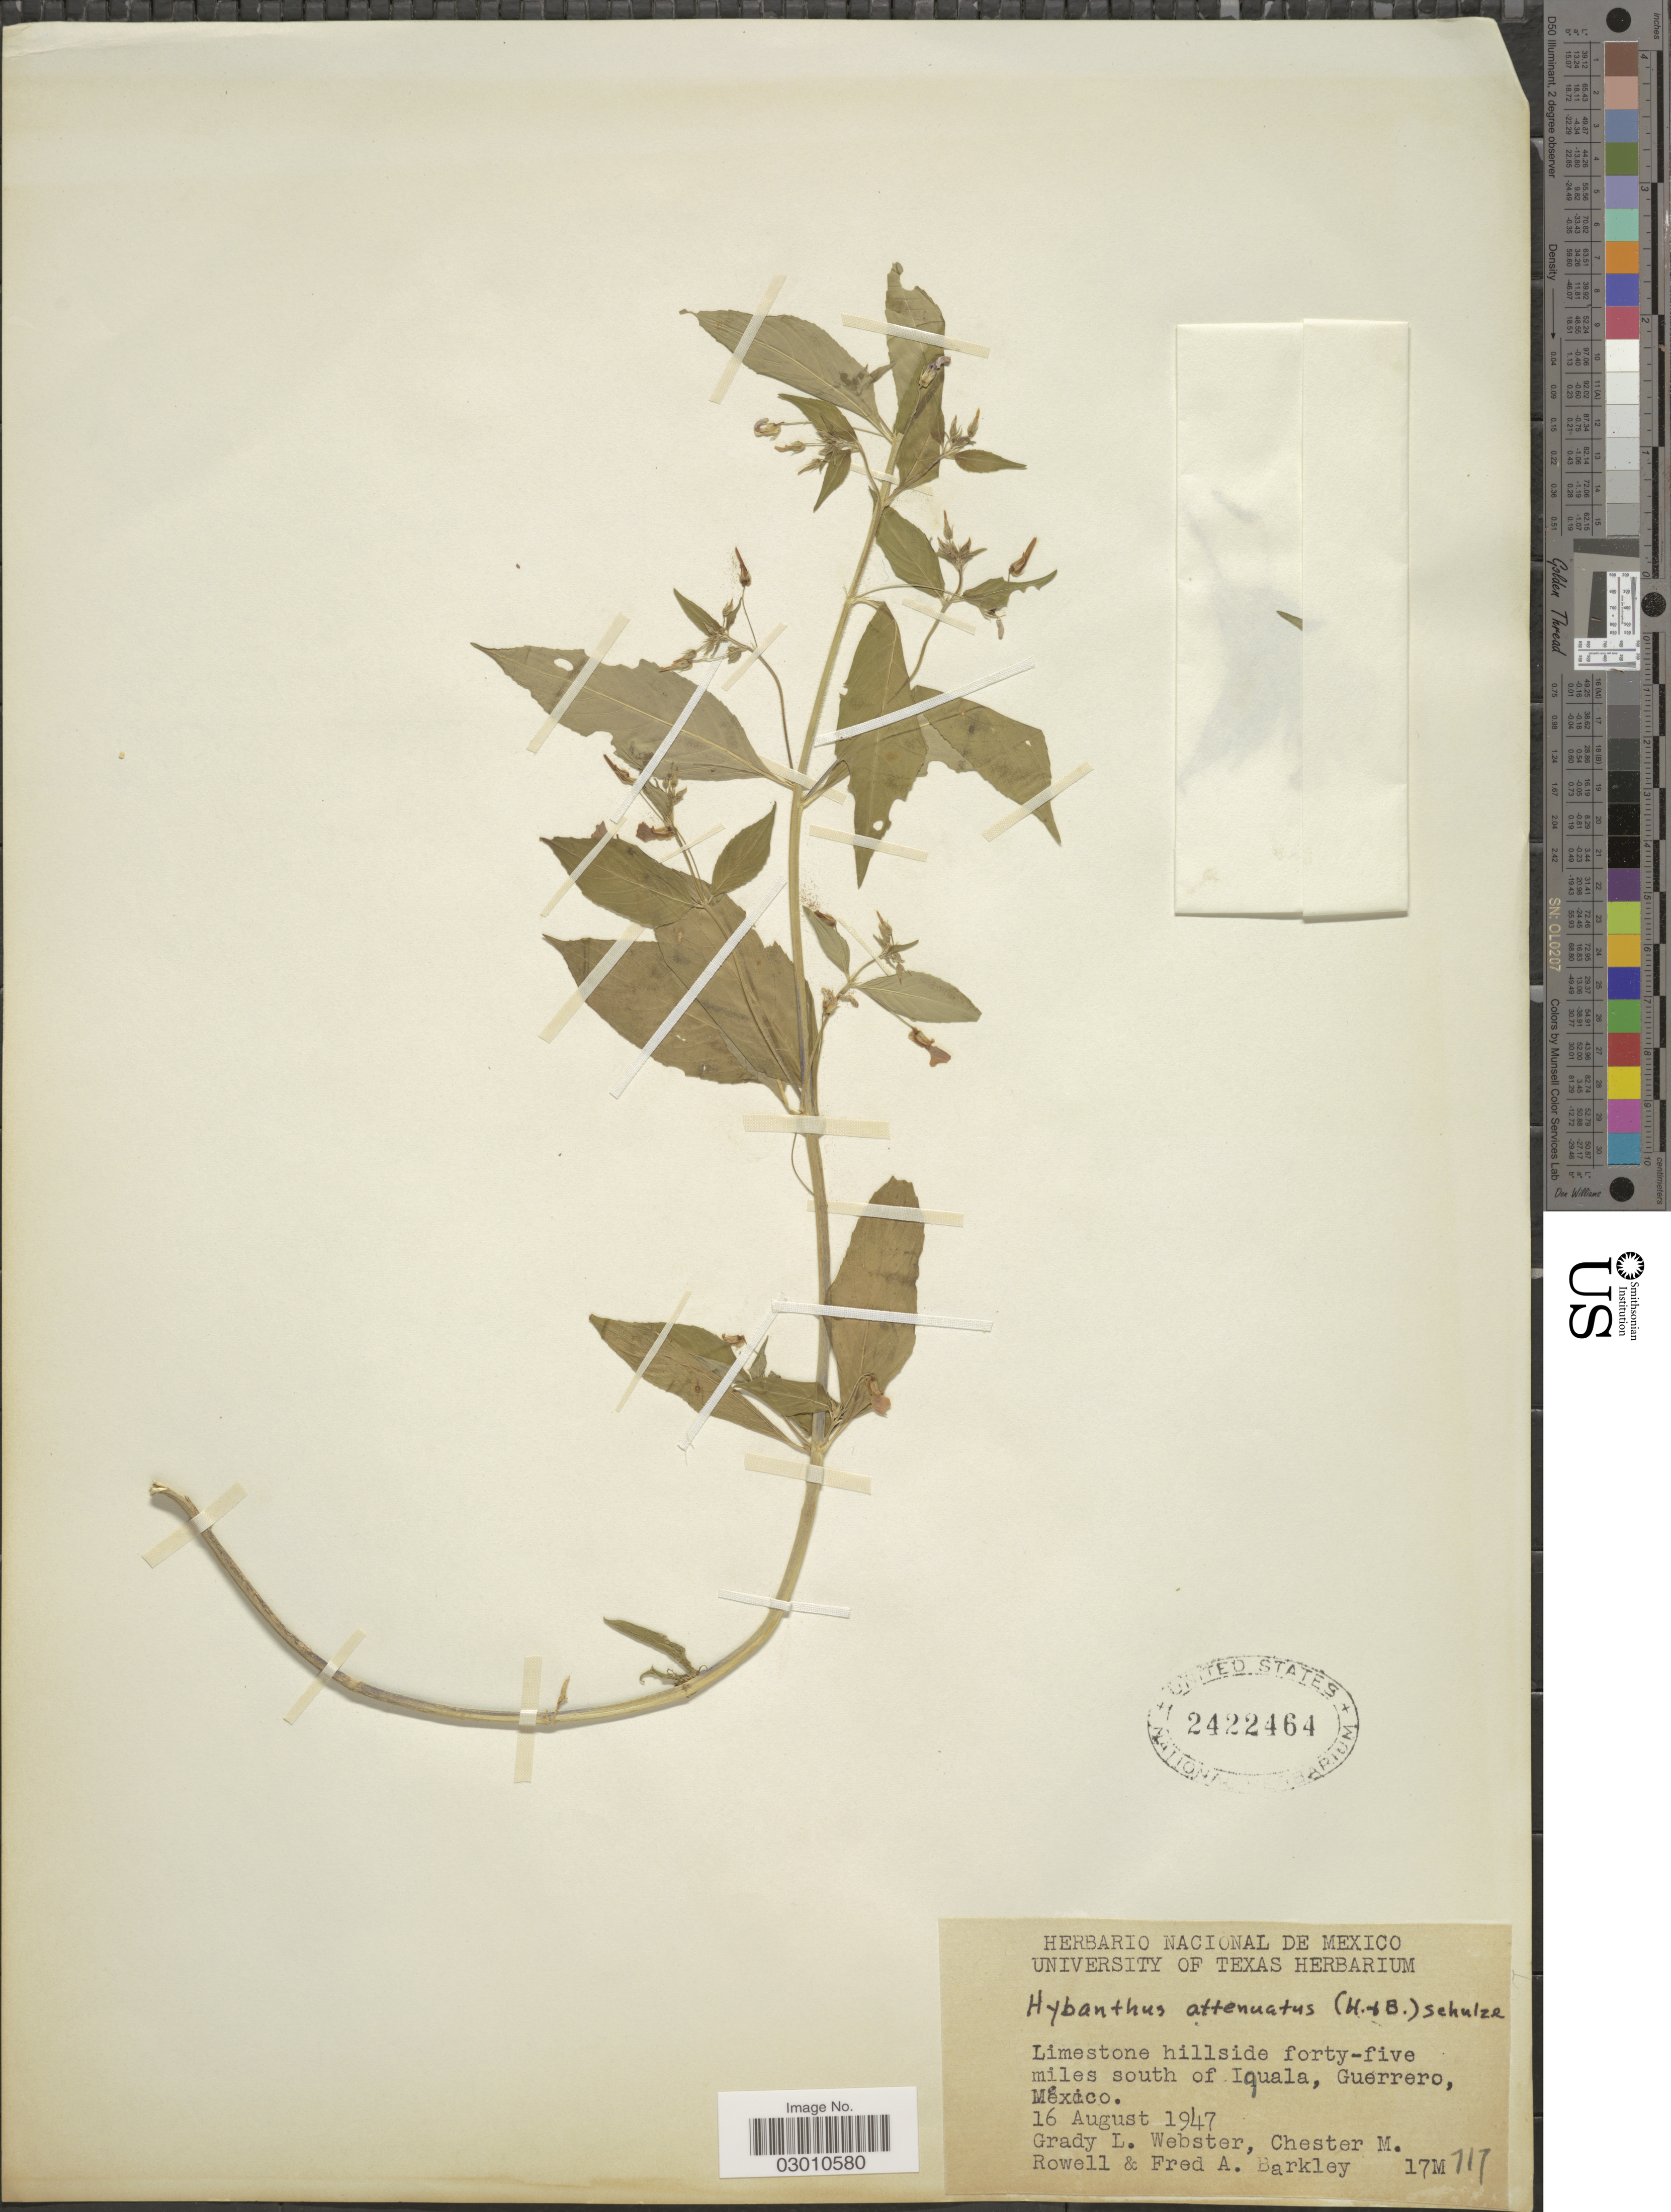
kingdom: Plantae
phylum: Tracheophyta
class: Magnoliopsida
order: Malpighiales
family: Violaceae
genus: Pombalia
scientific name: Pombalia attenuata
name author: (Humb. & Bonpl. ex Willd.) Paula-Souza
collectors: G. L. Webster, C. M. Rowell & F. A. Barkley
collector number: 17M717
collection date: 1947-08-16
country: Mexico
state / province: Guerrero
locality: Limestone hillside forty-five miles south of Iquala.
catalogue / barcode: US 2422464